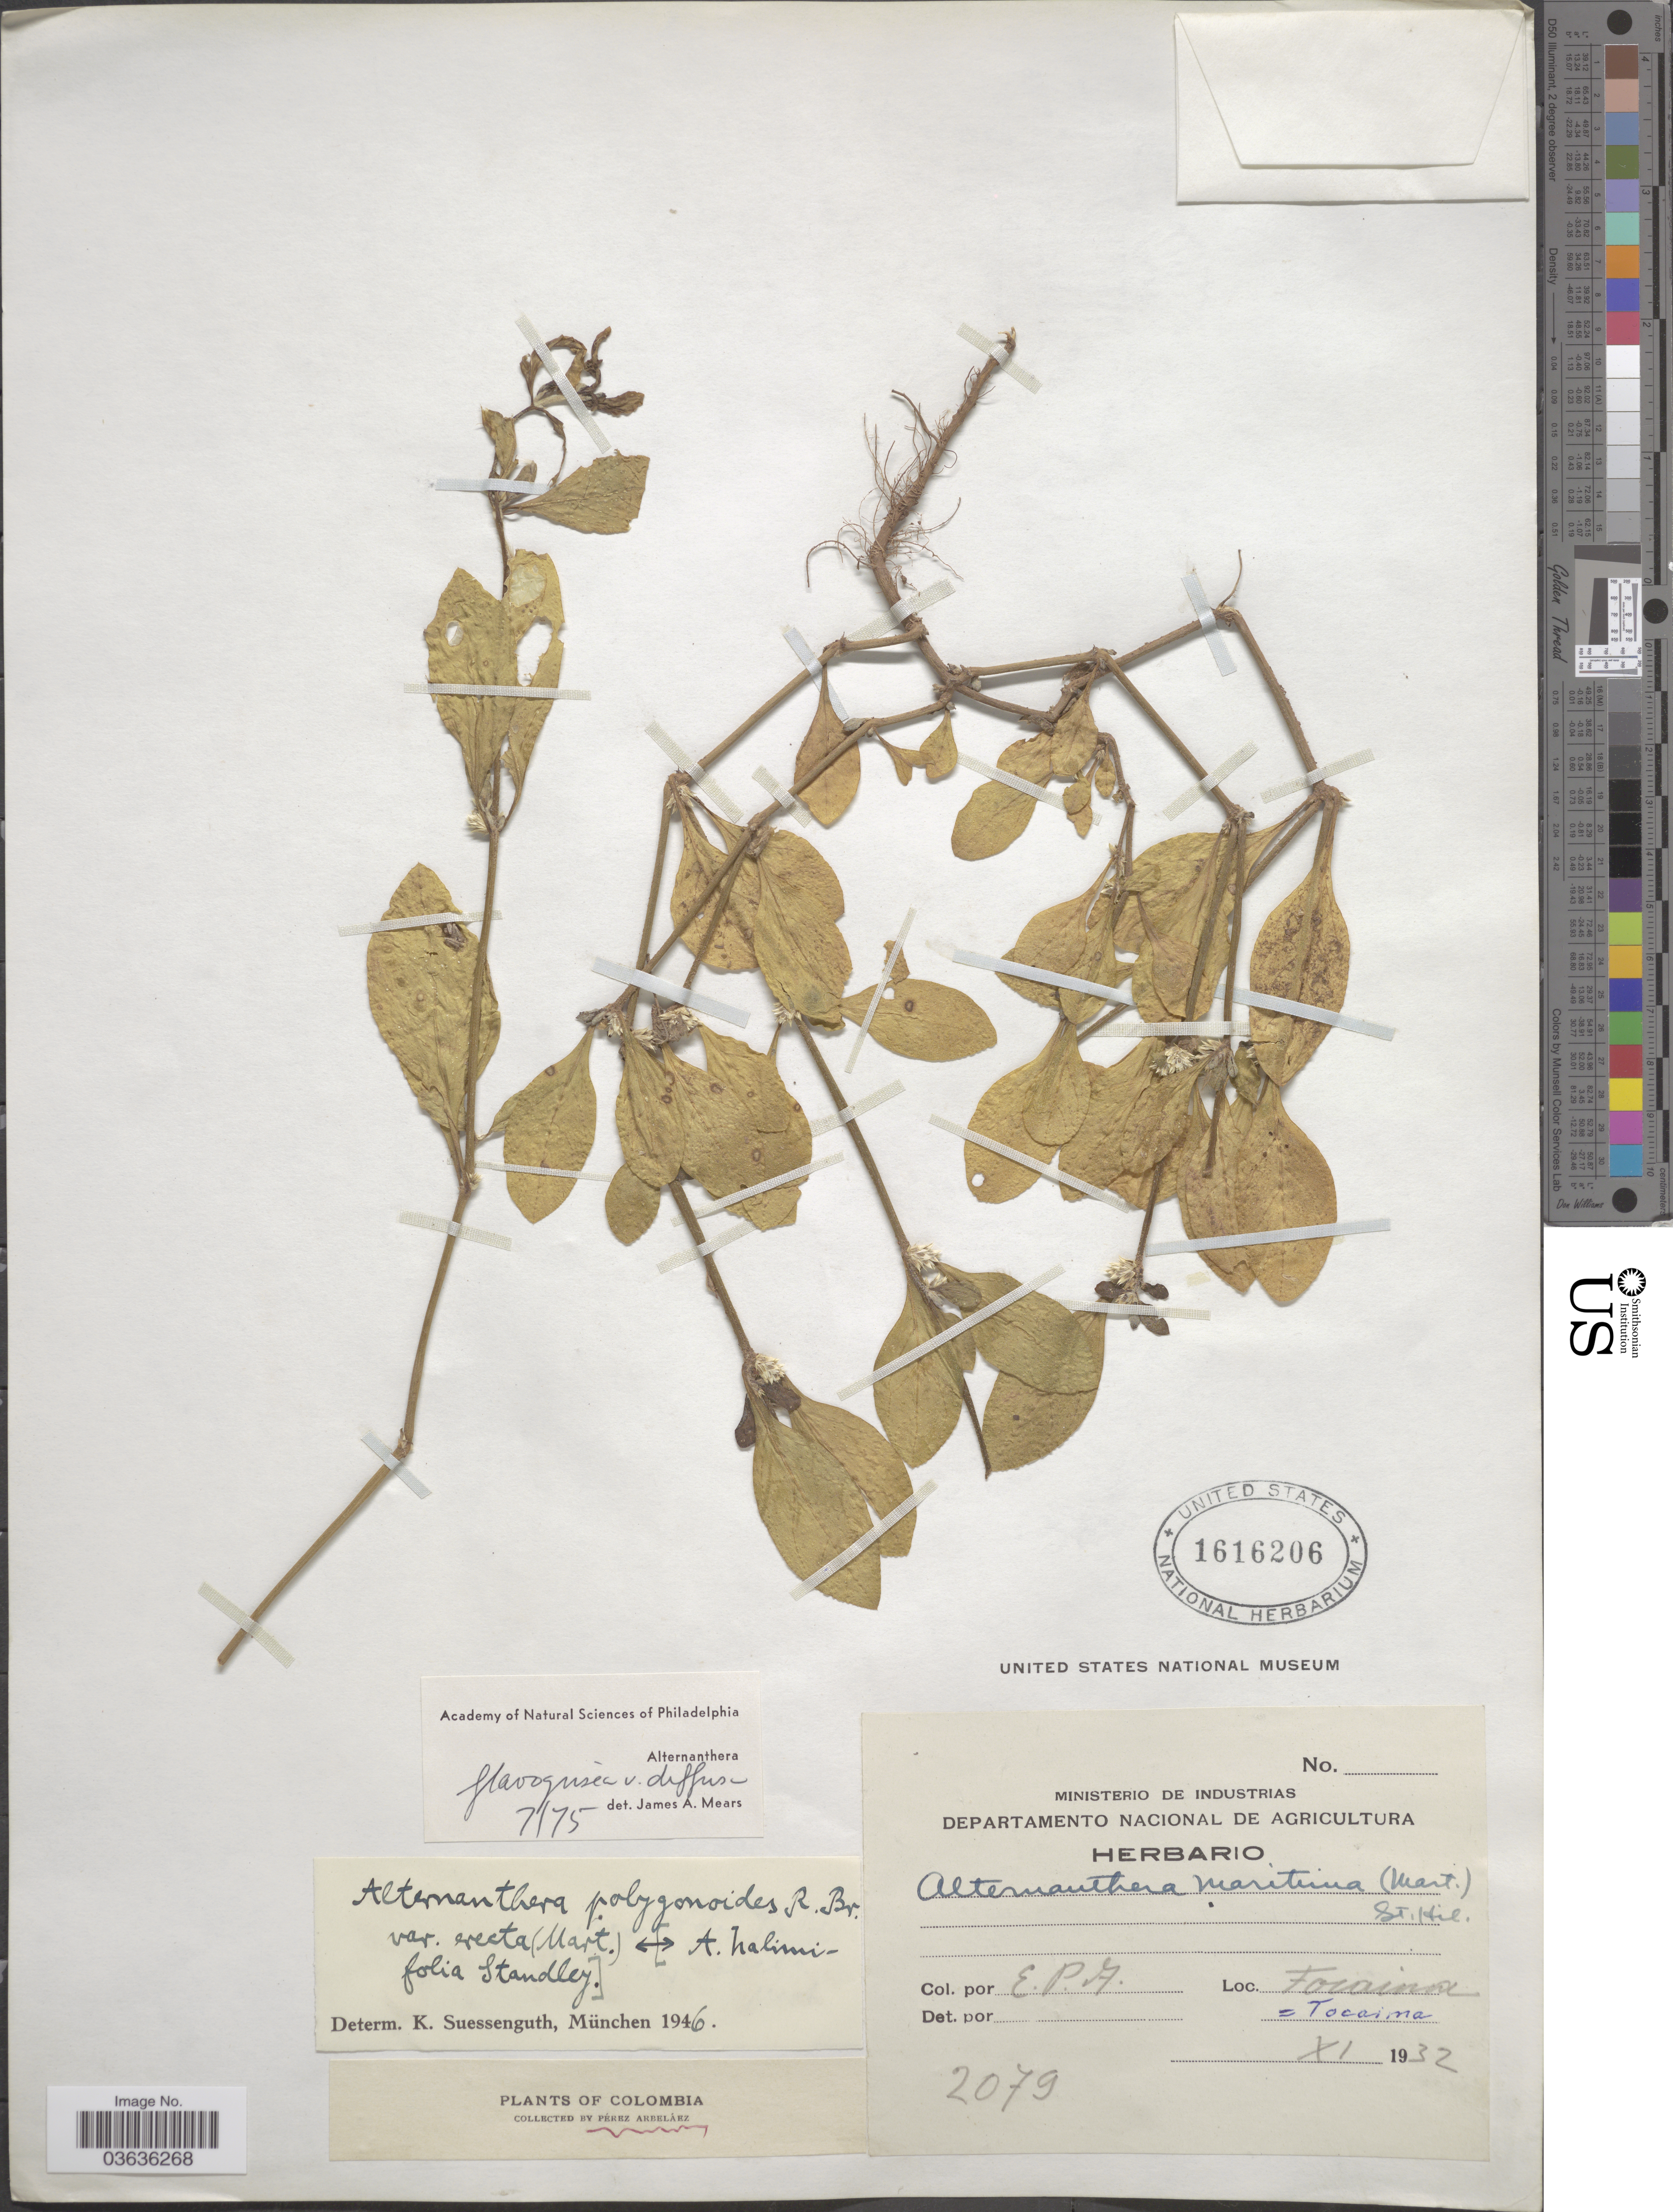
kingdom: Plantae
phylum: Tracheophyta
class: Magnoliopsida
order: Caryophyllales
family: Amaranthaceae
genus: Alternanthera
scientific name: Alternanthera flavogrisea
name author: Urb.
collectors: E. Pérez Arbeláez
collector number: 2079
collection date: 1932-11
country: Colombia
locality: Tocaima.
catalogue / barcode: US 1616206